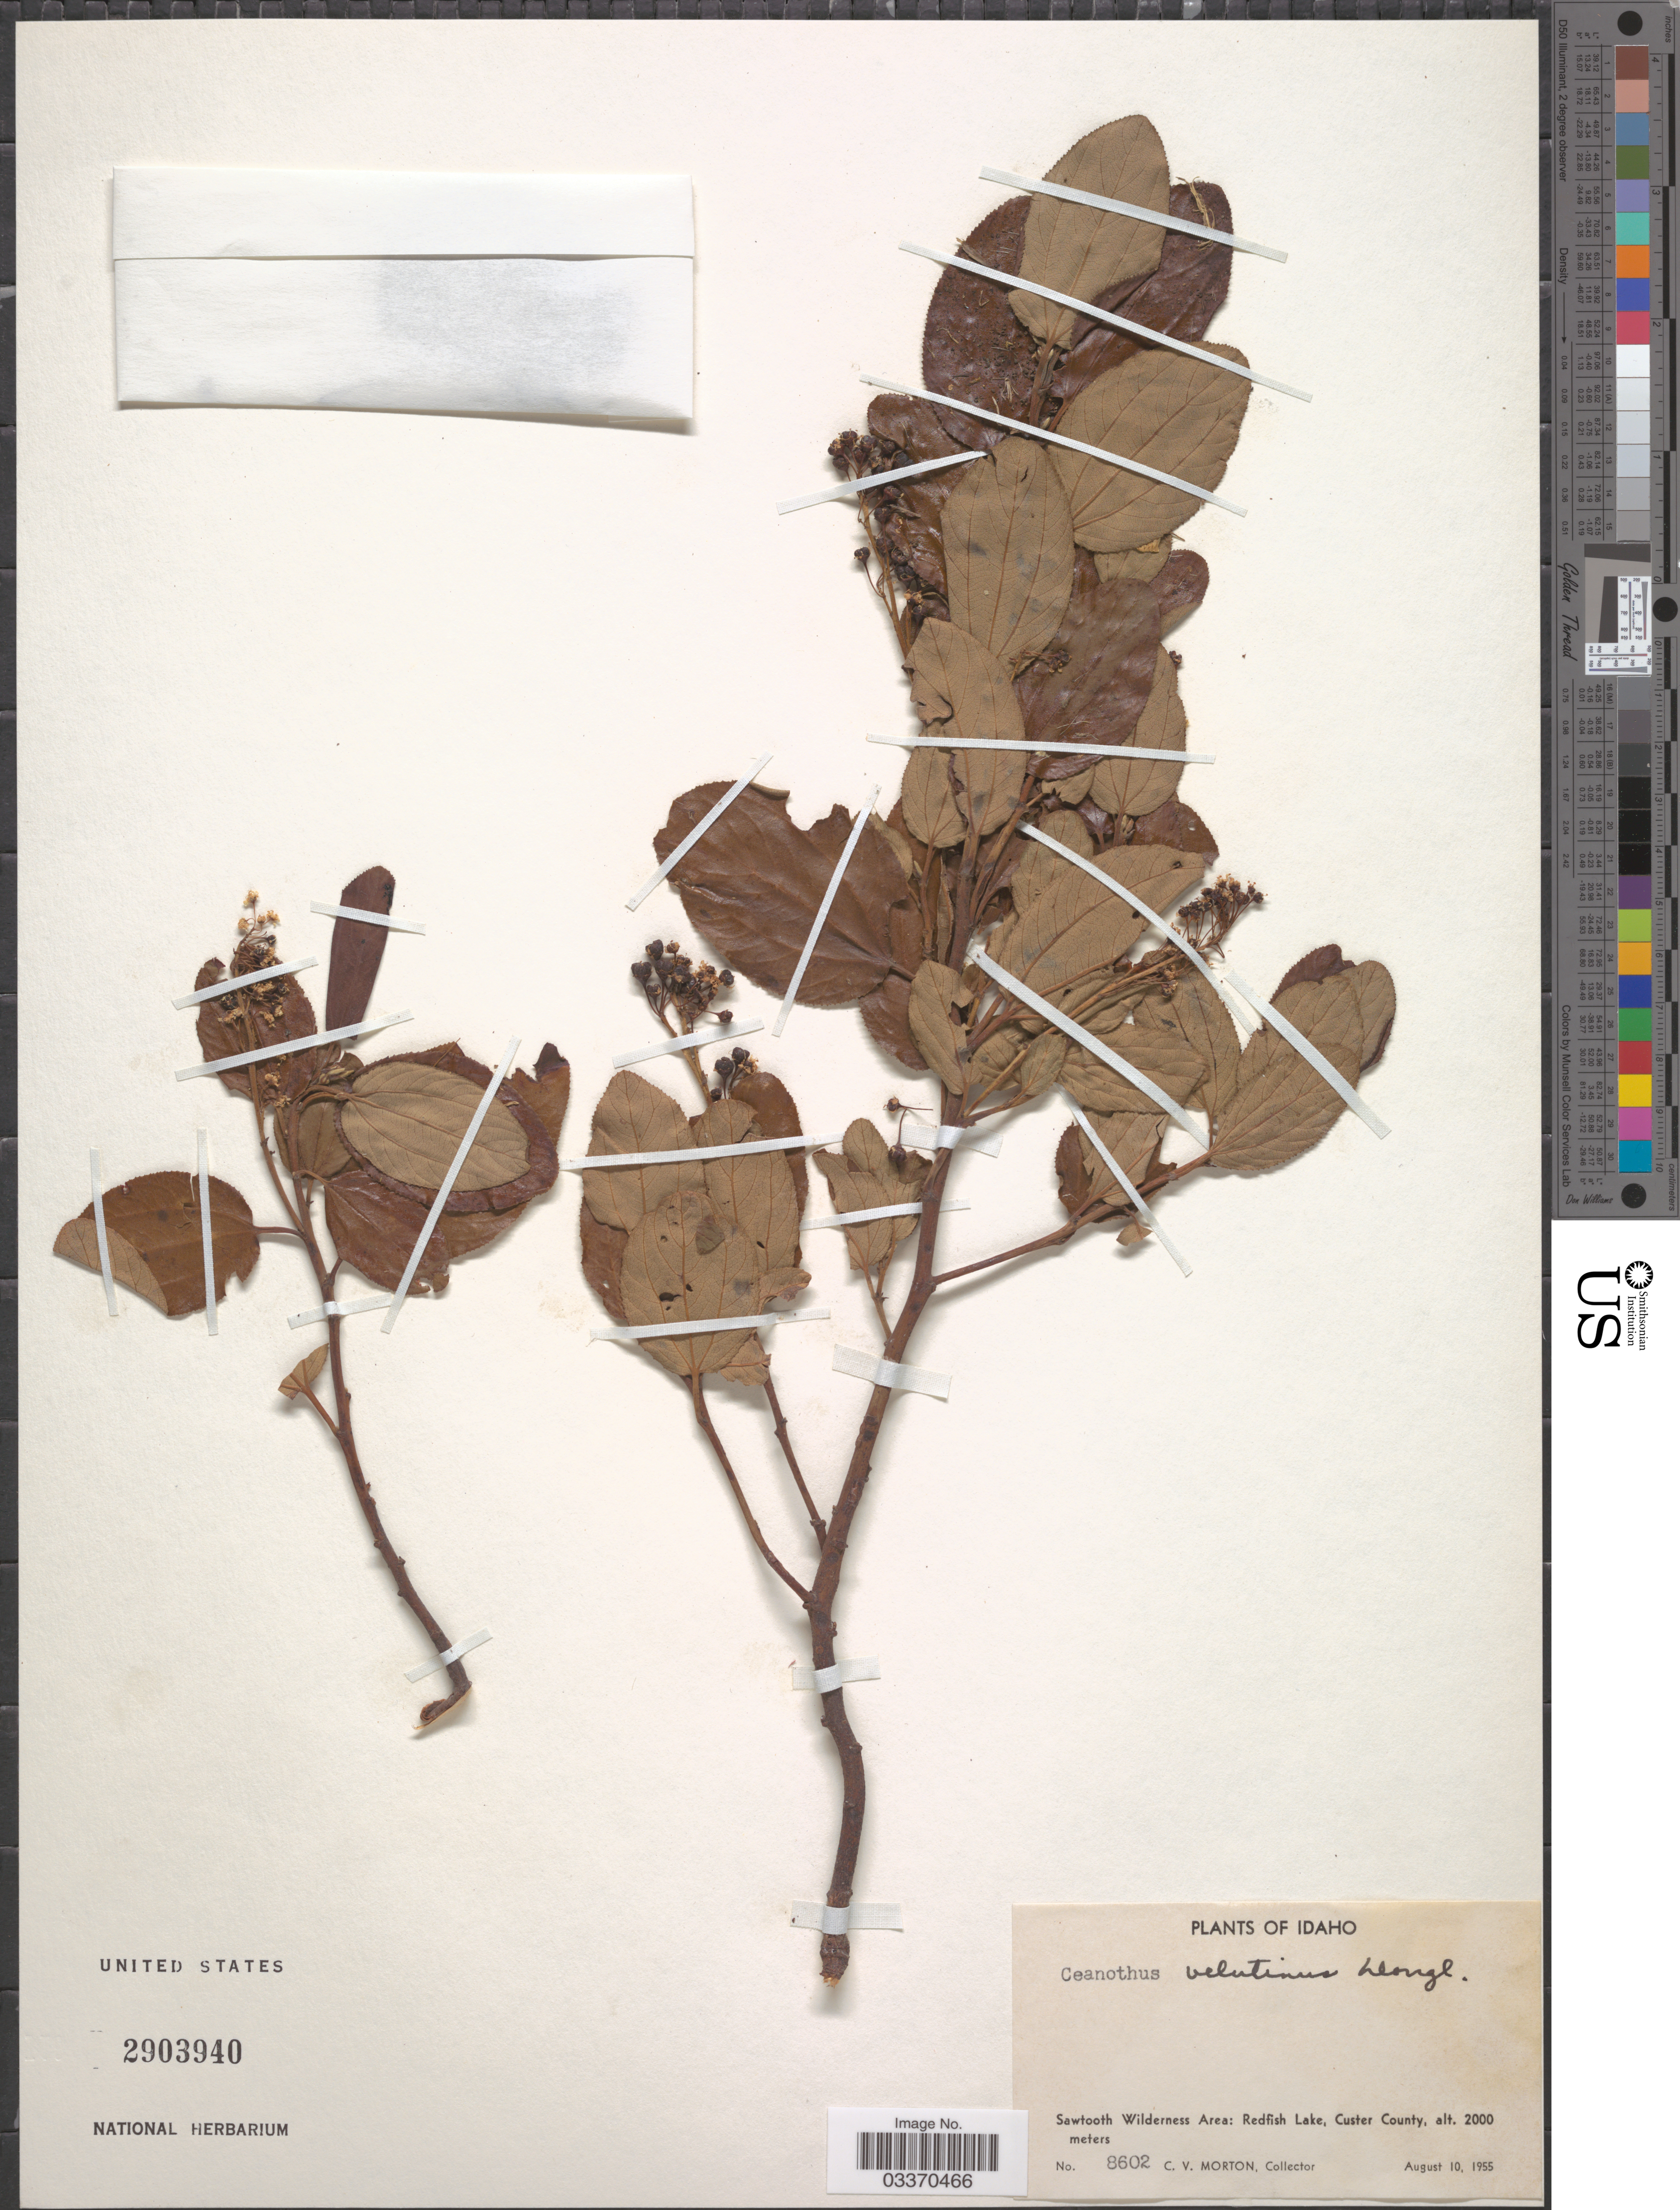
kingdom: Plantae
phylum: Tracheophyta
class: Magnoliopsida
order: Rosales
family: Rhamnaceae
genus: Ceanothus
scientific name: Ceanothus velutinus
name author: Douglas ex Hook.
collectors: C. V. Morton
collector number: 8602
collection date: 1955-08-10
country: United States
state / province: Idaho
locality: Sawtooth Wilderness Area: Redfish Lake, Custer County.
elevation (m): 2000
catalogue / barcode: US 2903940